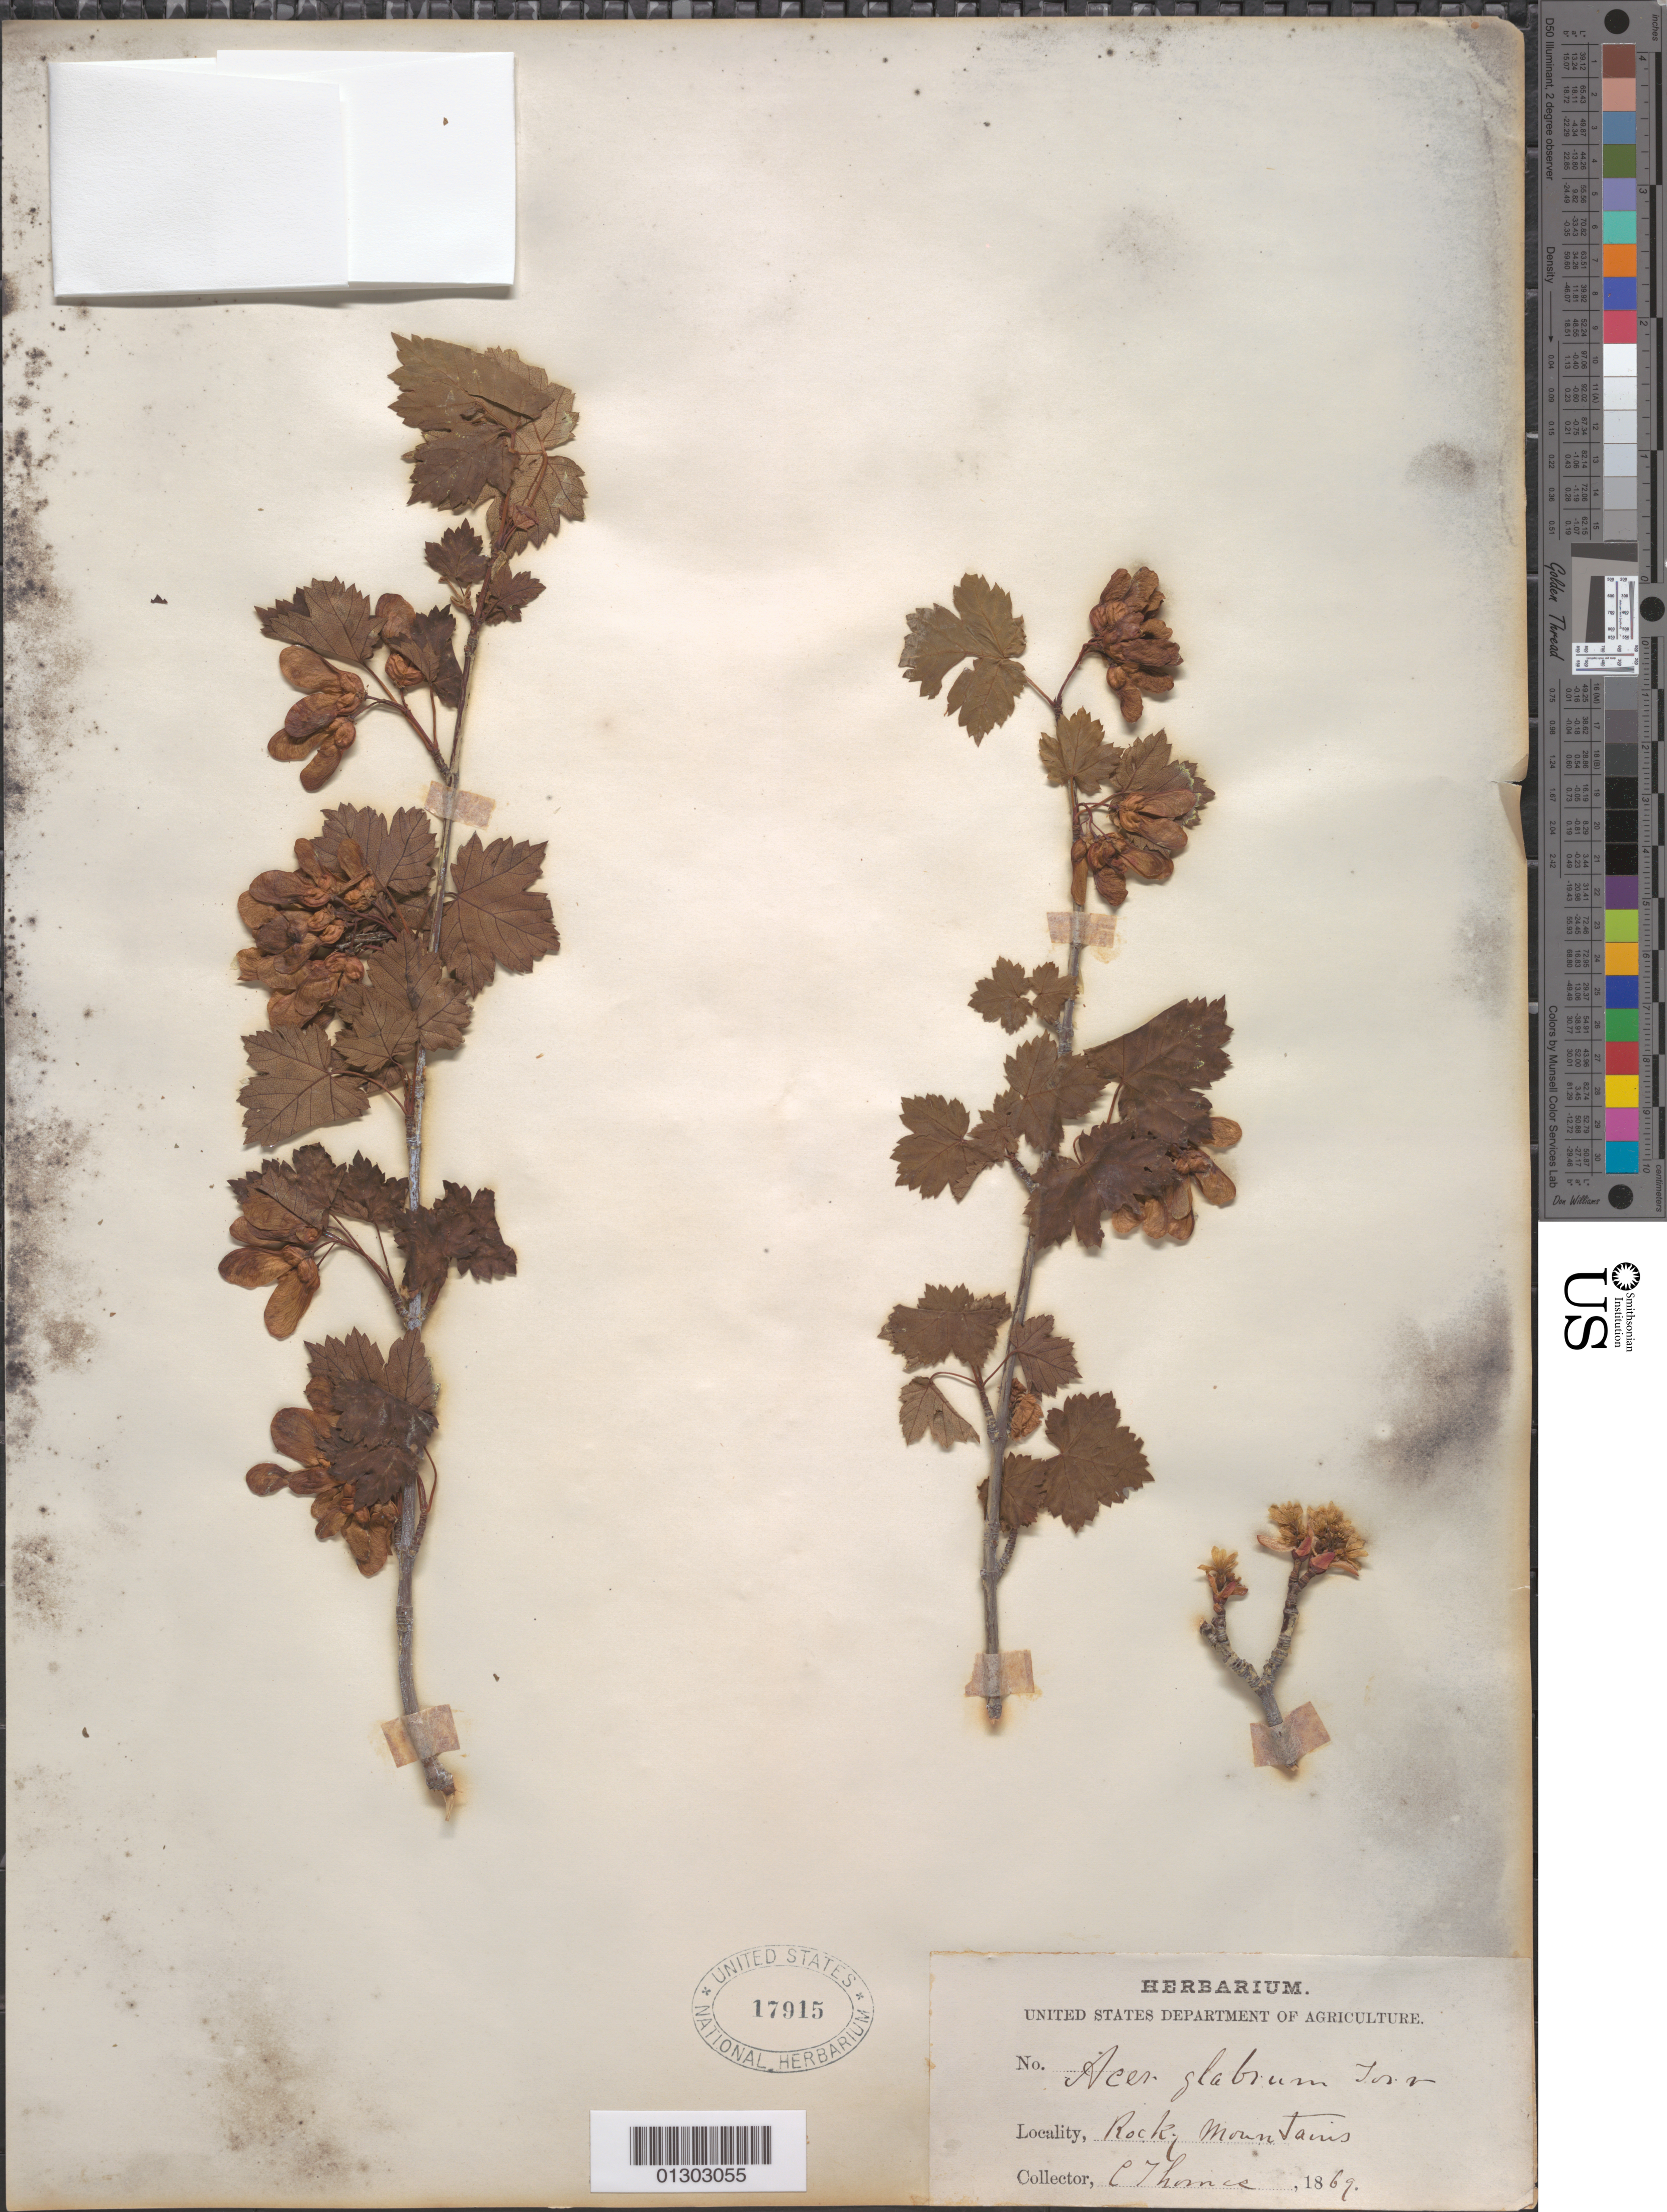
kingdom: Plantae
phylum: Tracheophyta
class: Magnoliopsida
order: Sapindales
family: Sapindaceae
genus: Acer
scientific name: Acer glabrum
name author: Torr.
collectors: C. Thomas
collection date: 1869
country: United States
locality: Rocky Mountains.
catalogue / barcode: US 17915